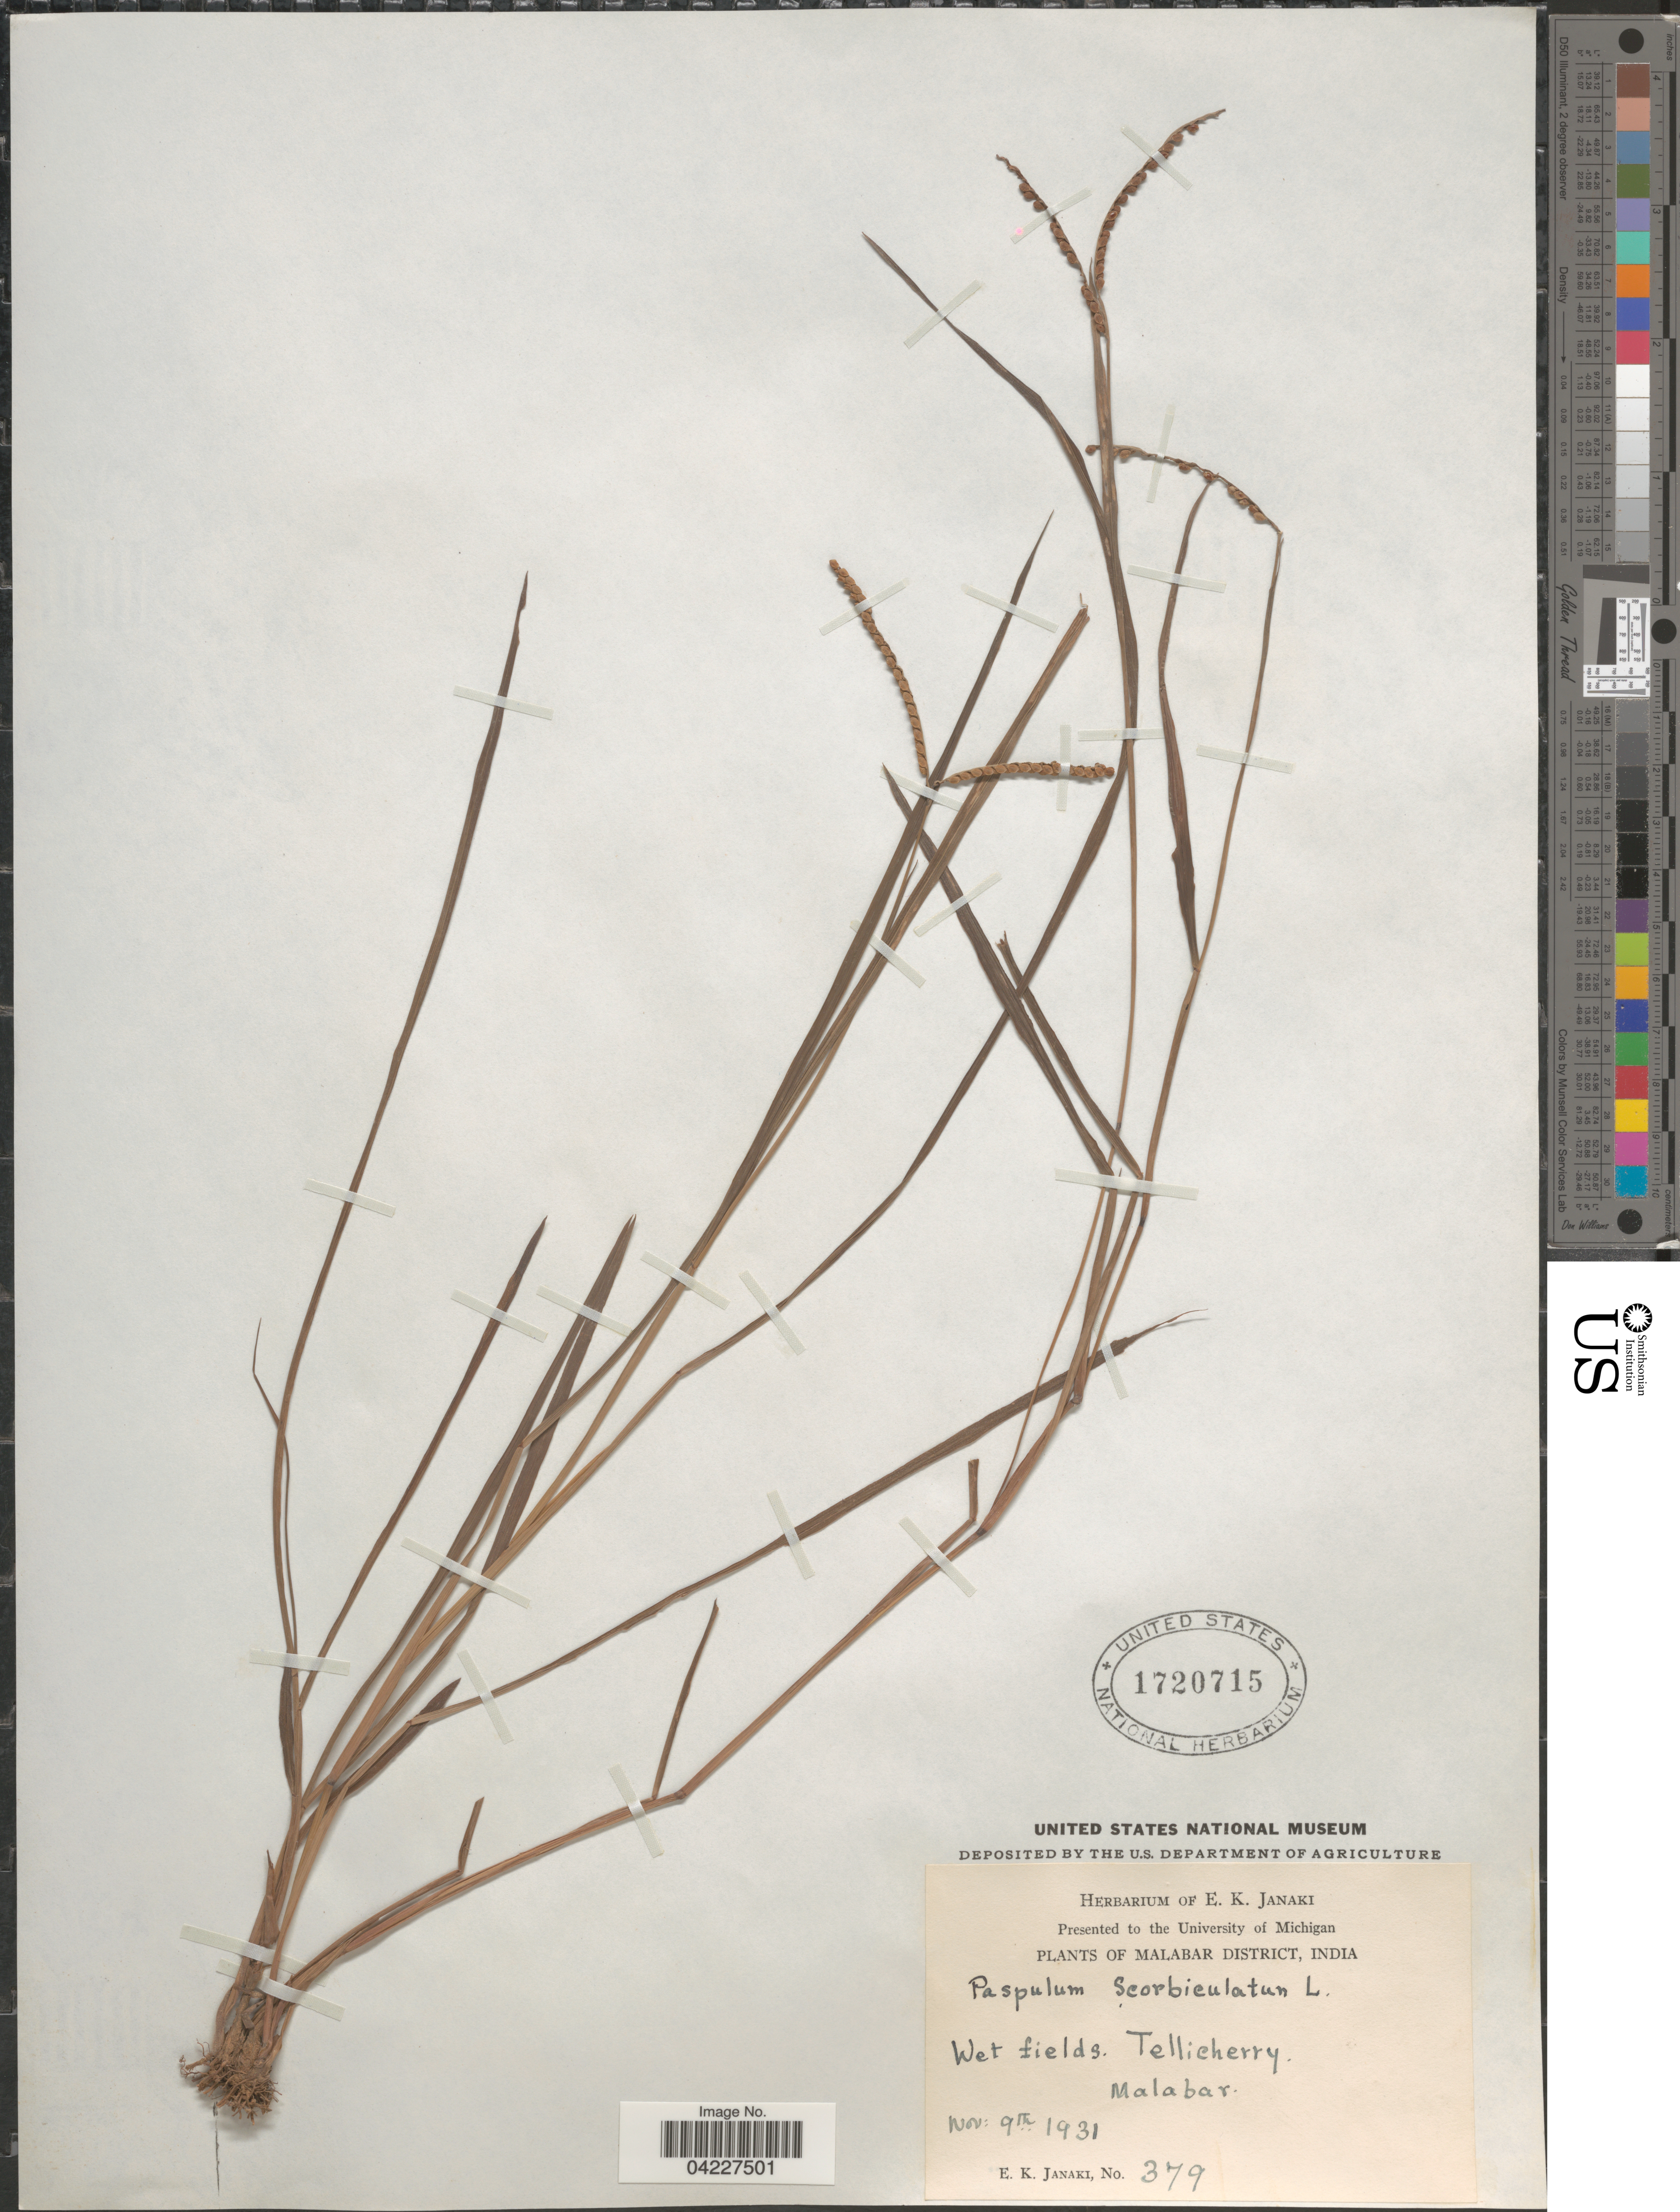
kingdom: Plantae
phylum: Tracheophyta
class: Liliopsida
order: Poales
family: Poaceae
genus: Paspalum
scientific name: Paspalum scrobiculatum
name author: L.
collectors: E. Janaki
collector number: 379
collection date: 1931-11-09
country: India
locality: Malabar District. Malabar.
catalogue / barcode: US 1720715